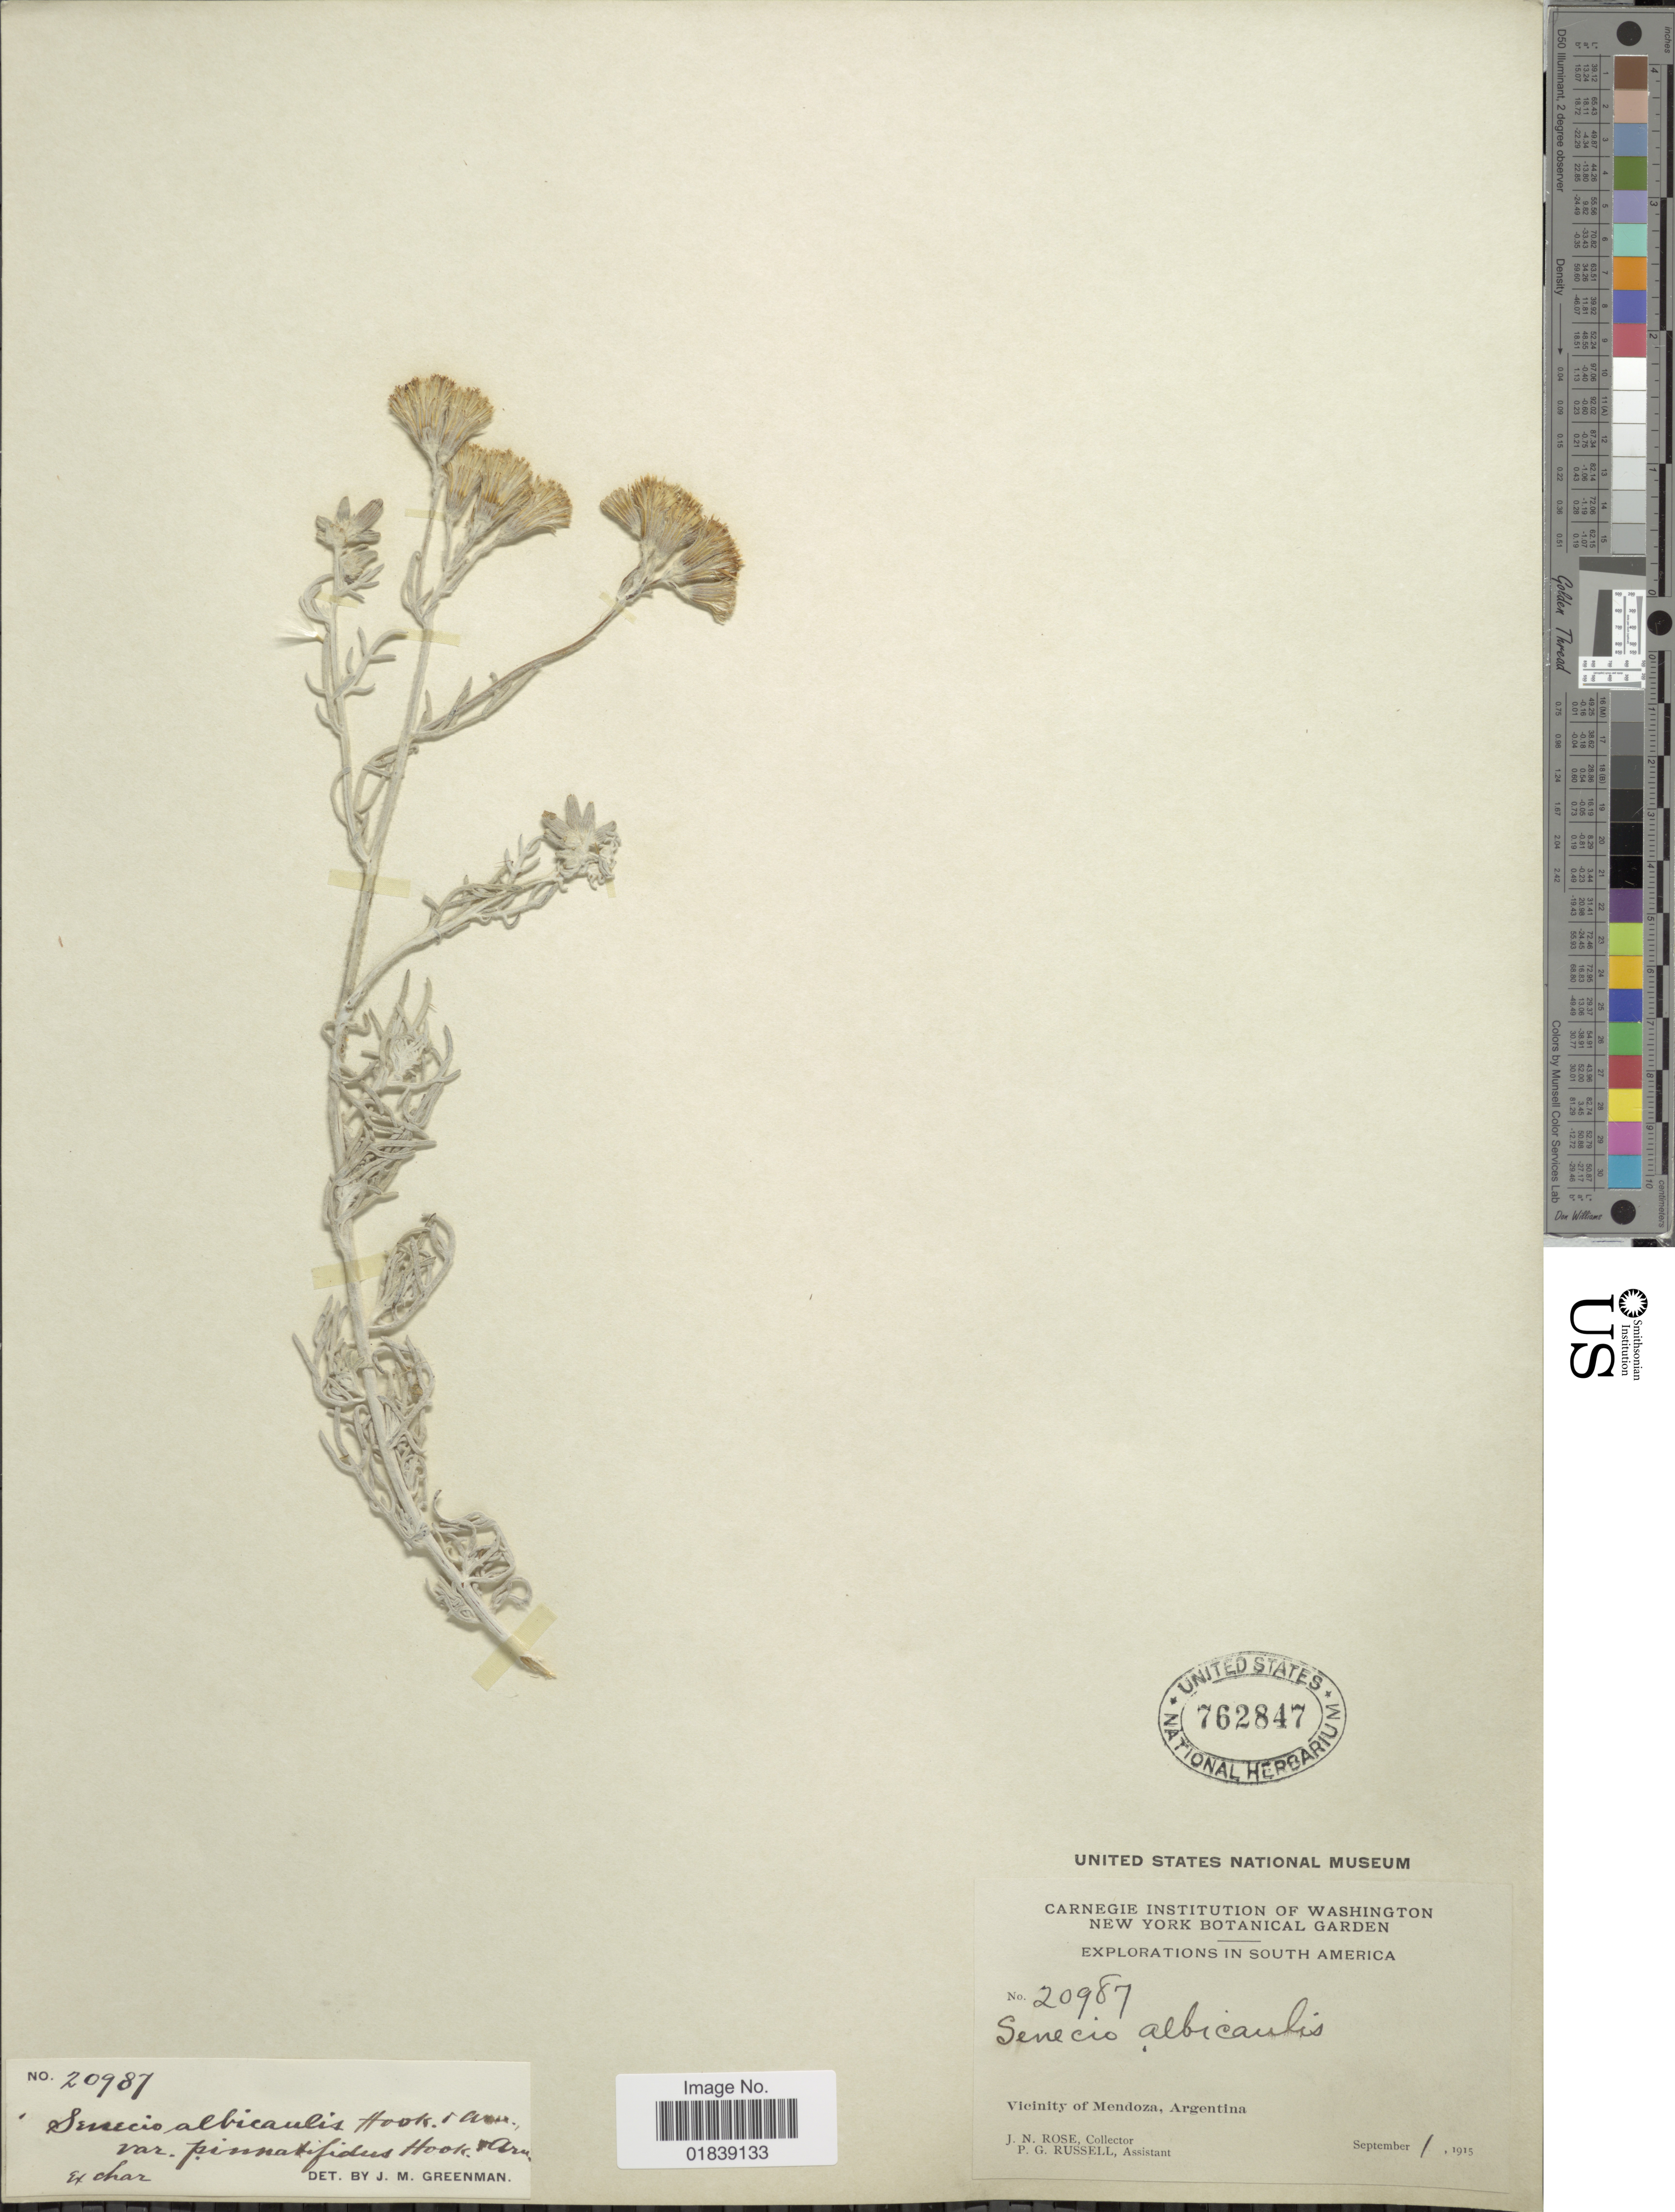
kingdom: Plantae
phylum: Tracheophyta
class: Magnoliopsida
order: Asterales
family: Asteraceae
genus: Senecio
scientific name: Senecio albicaulis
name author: Hook. & Arn.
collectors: J. N. Rose & P. G. Russell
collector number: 20987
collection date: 1915-09-01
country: Argentina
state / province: Mendoza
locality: South America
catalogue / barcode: US 762847